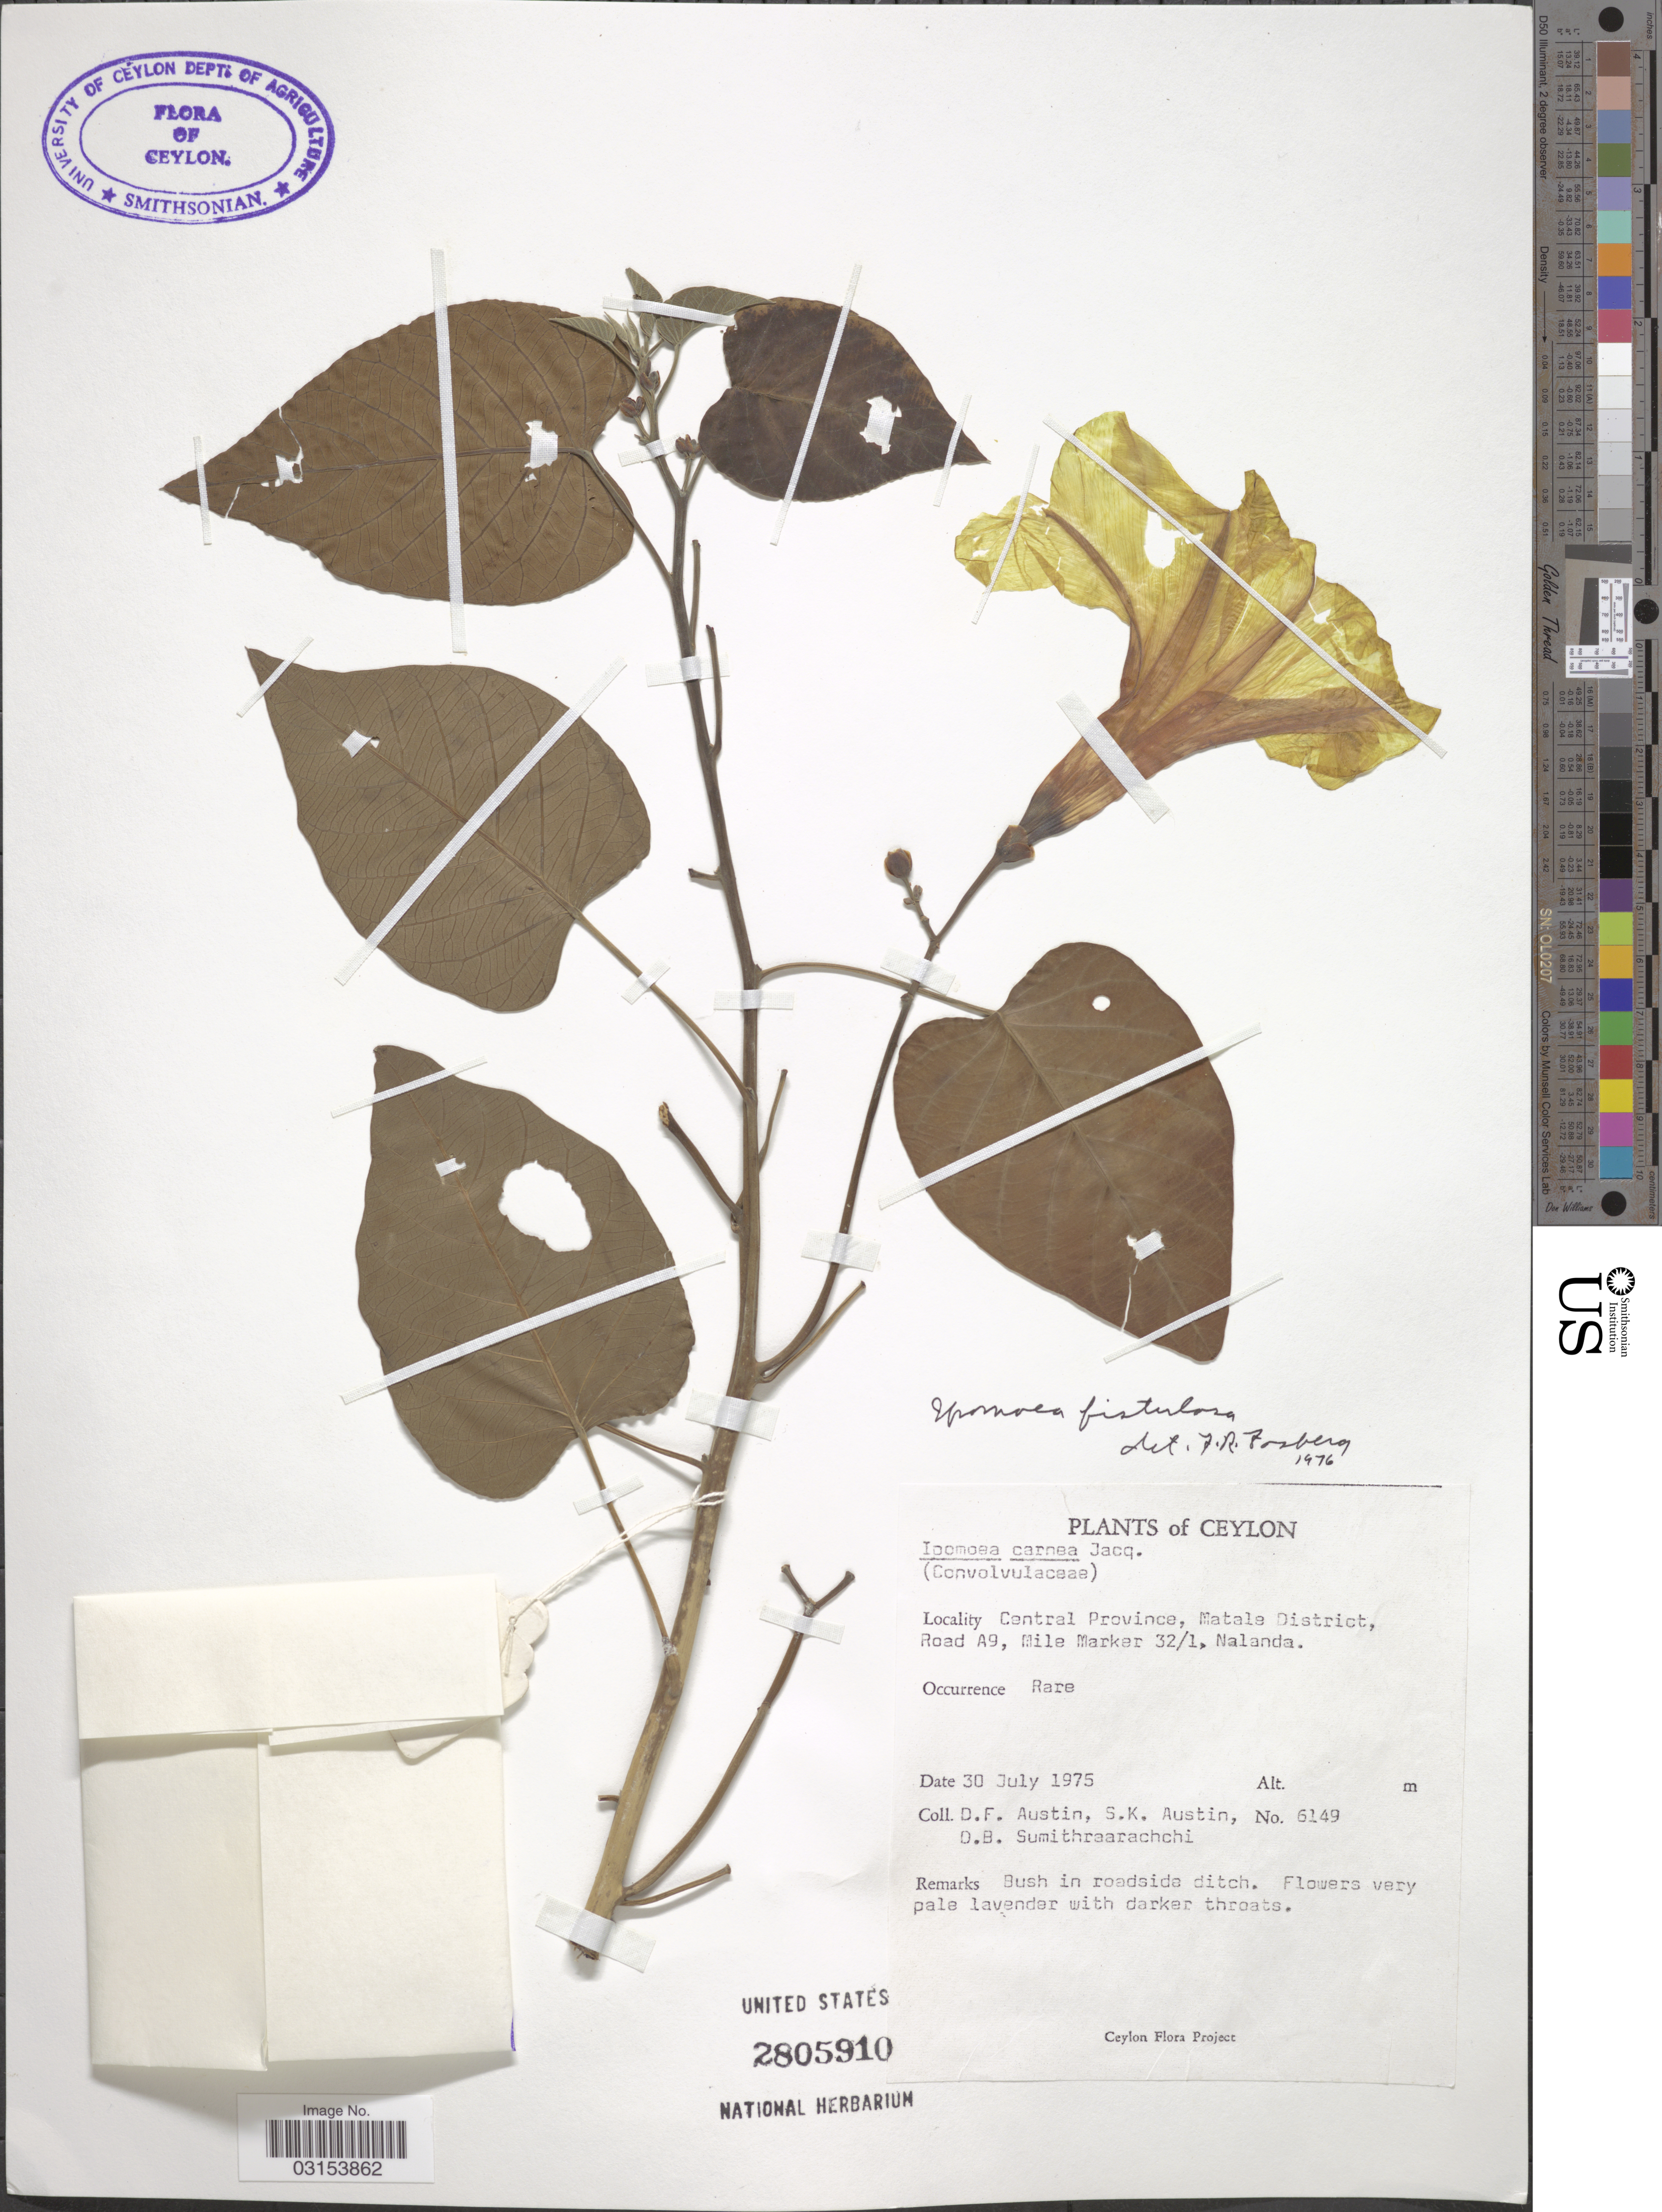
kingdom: Plantae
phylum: Tracheophyta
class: Magnoliopsida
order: Solanales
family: Convolvulaceae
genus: Ipomoea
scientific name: Ipomoea fistulosa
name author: Mart. ex Choisy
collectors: D. Austin, S. Austin & D. B. Sumithraarachchi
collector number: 6149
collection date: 1975-07-30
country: Sri Lanka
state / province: Central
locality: Ceylon. Matale District, Road A9, Mile Marker 32/1, Nalanda.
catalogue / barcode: US 2805910